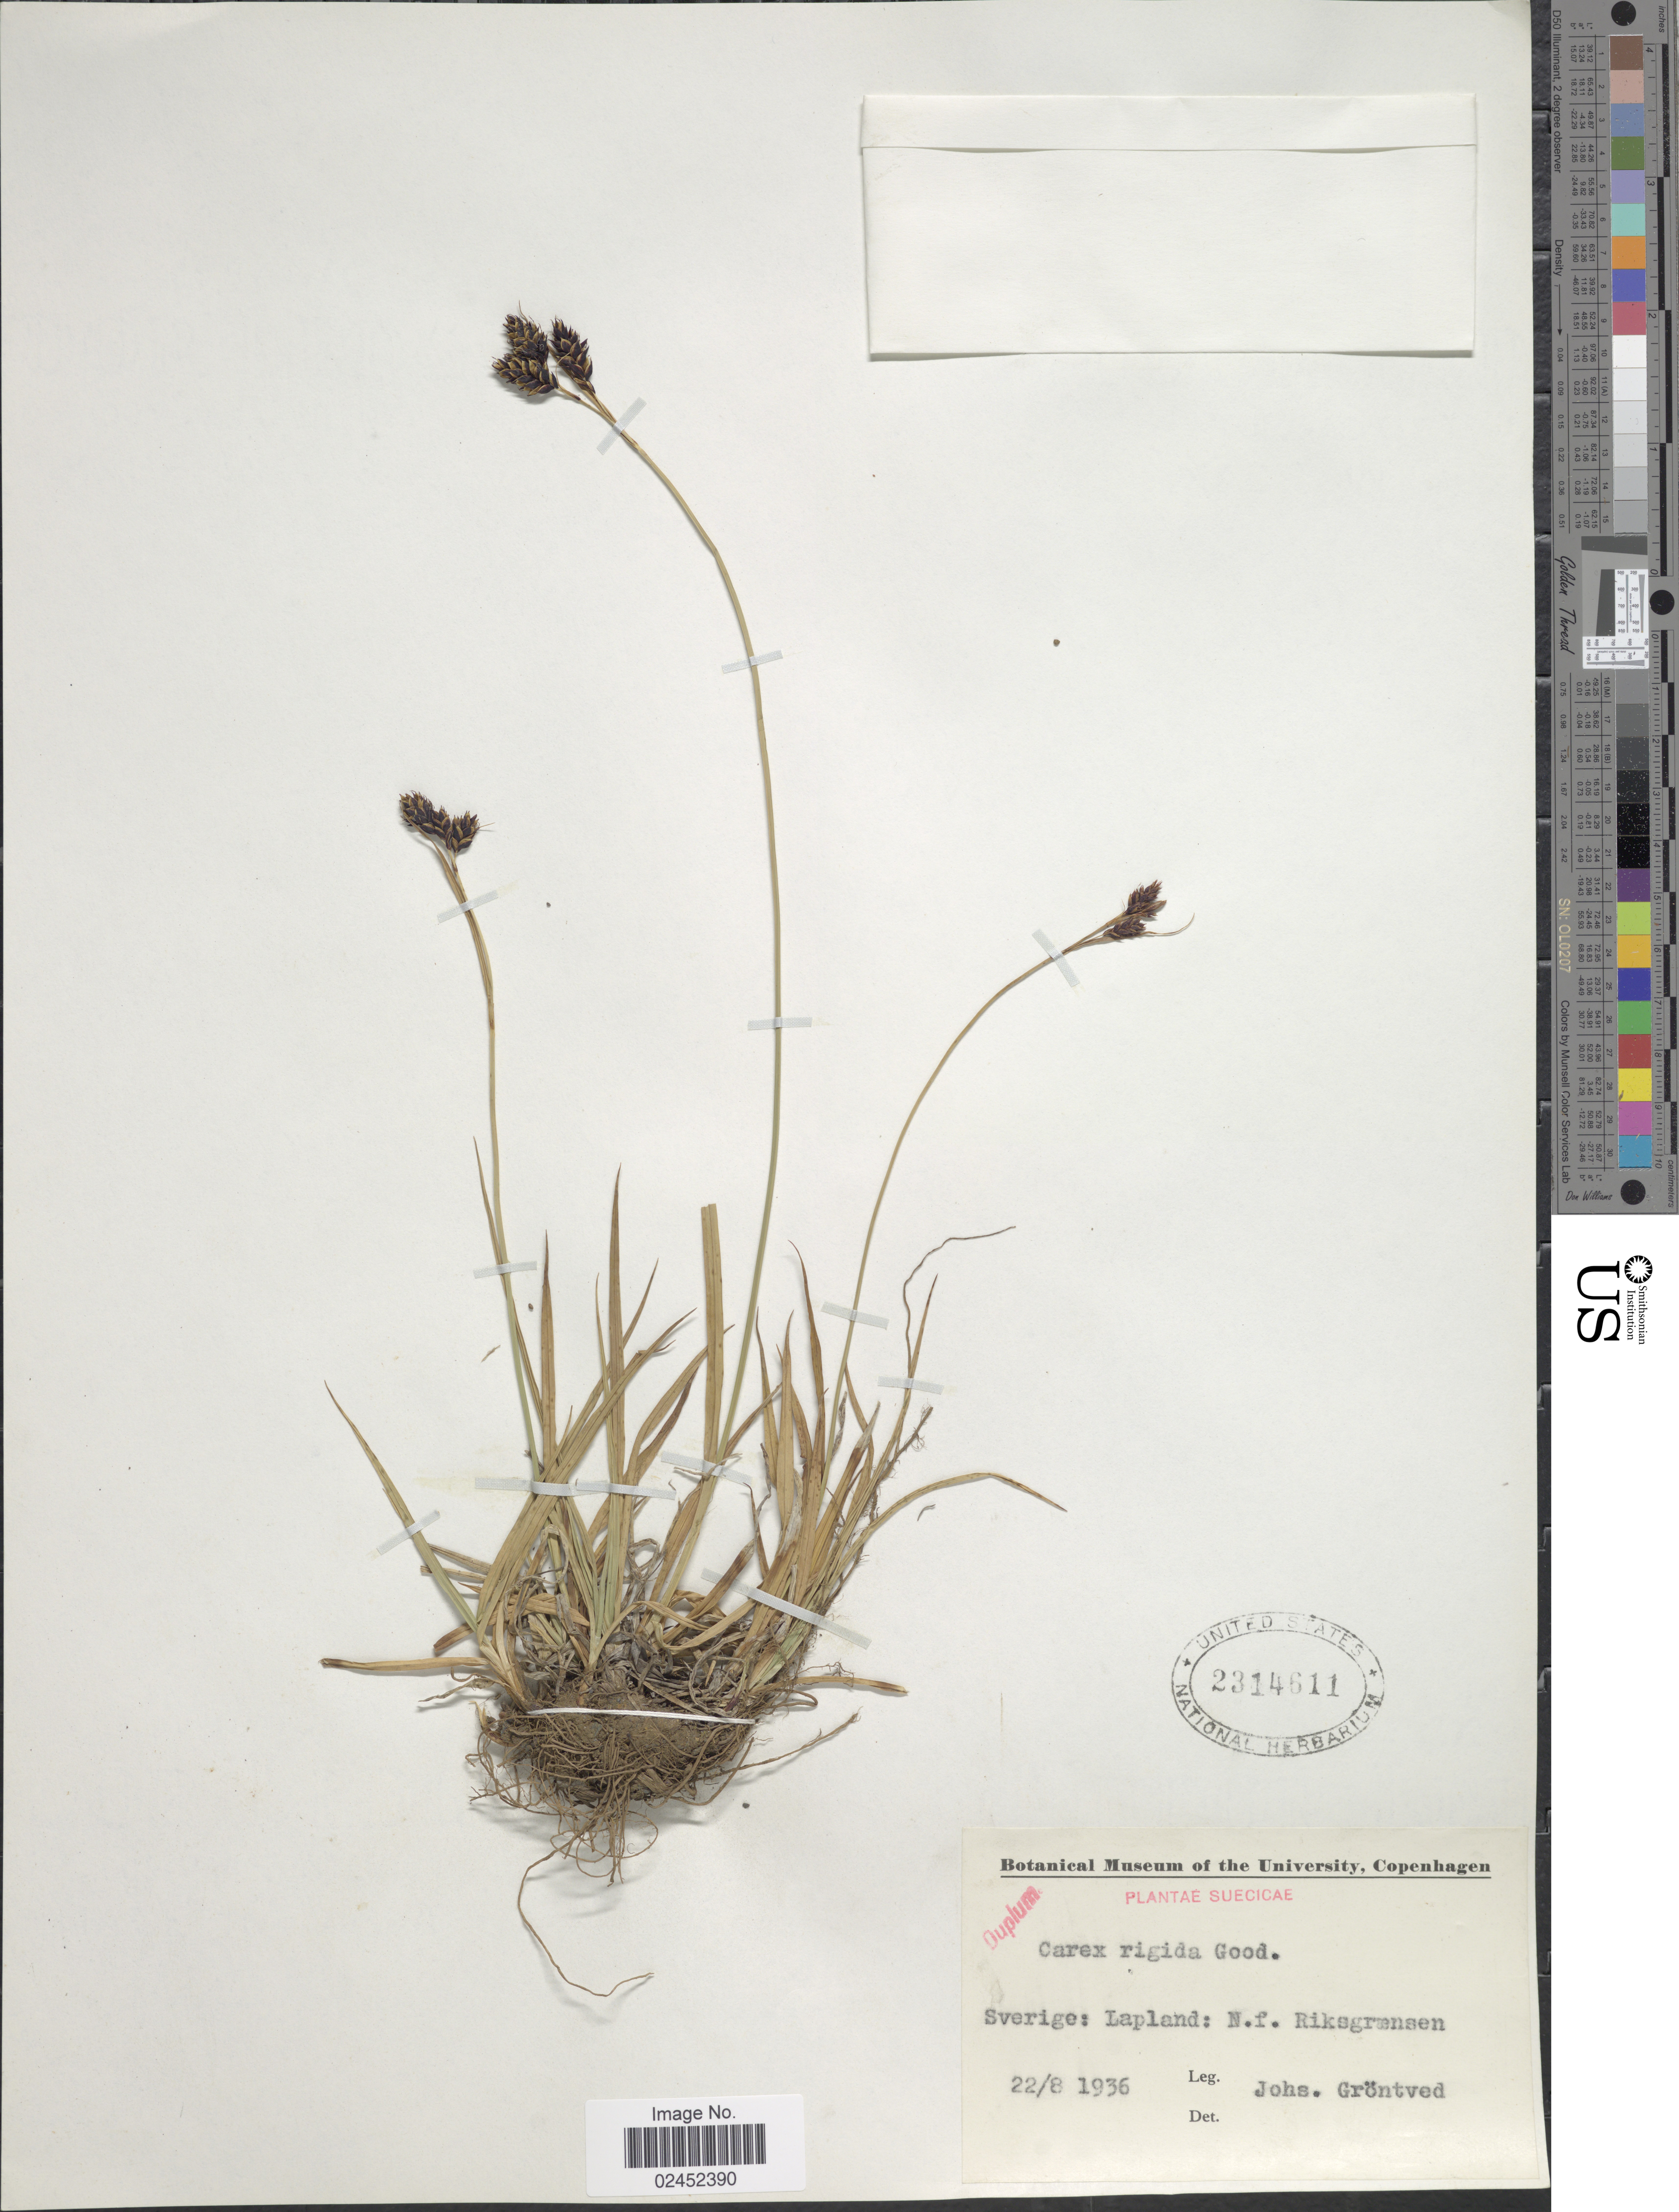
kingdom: Plantae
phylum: Tracheophyta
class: Liliopsida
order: Poales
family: Cyperaceae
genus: Carex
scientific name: Carex atrata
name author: L.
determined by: Strong, Mark T., (BOT), Smithsonian Institution - National Museum of Natural History (UNITED STATES)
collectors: J. Gröntved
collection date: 1936-08-22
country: Sweden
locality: Sverige: Lapland: N.f. Riksgraensen. Suecicae.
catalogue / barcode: US 2314611